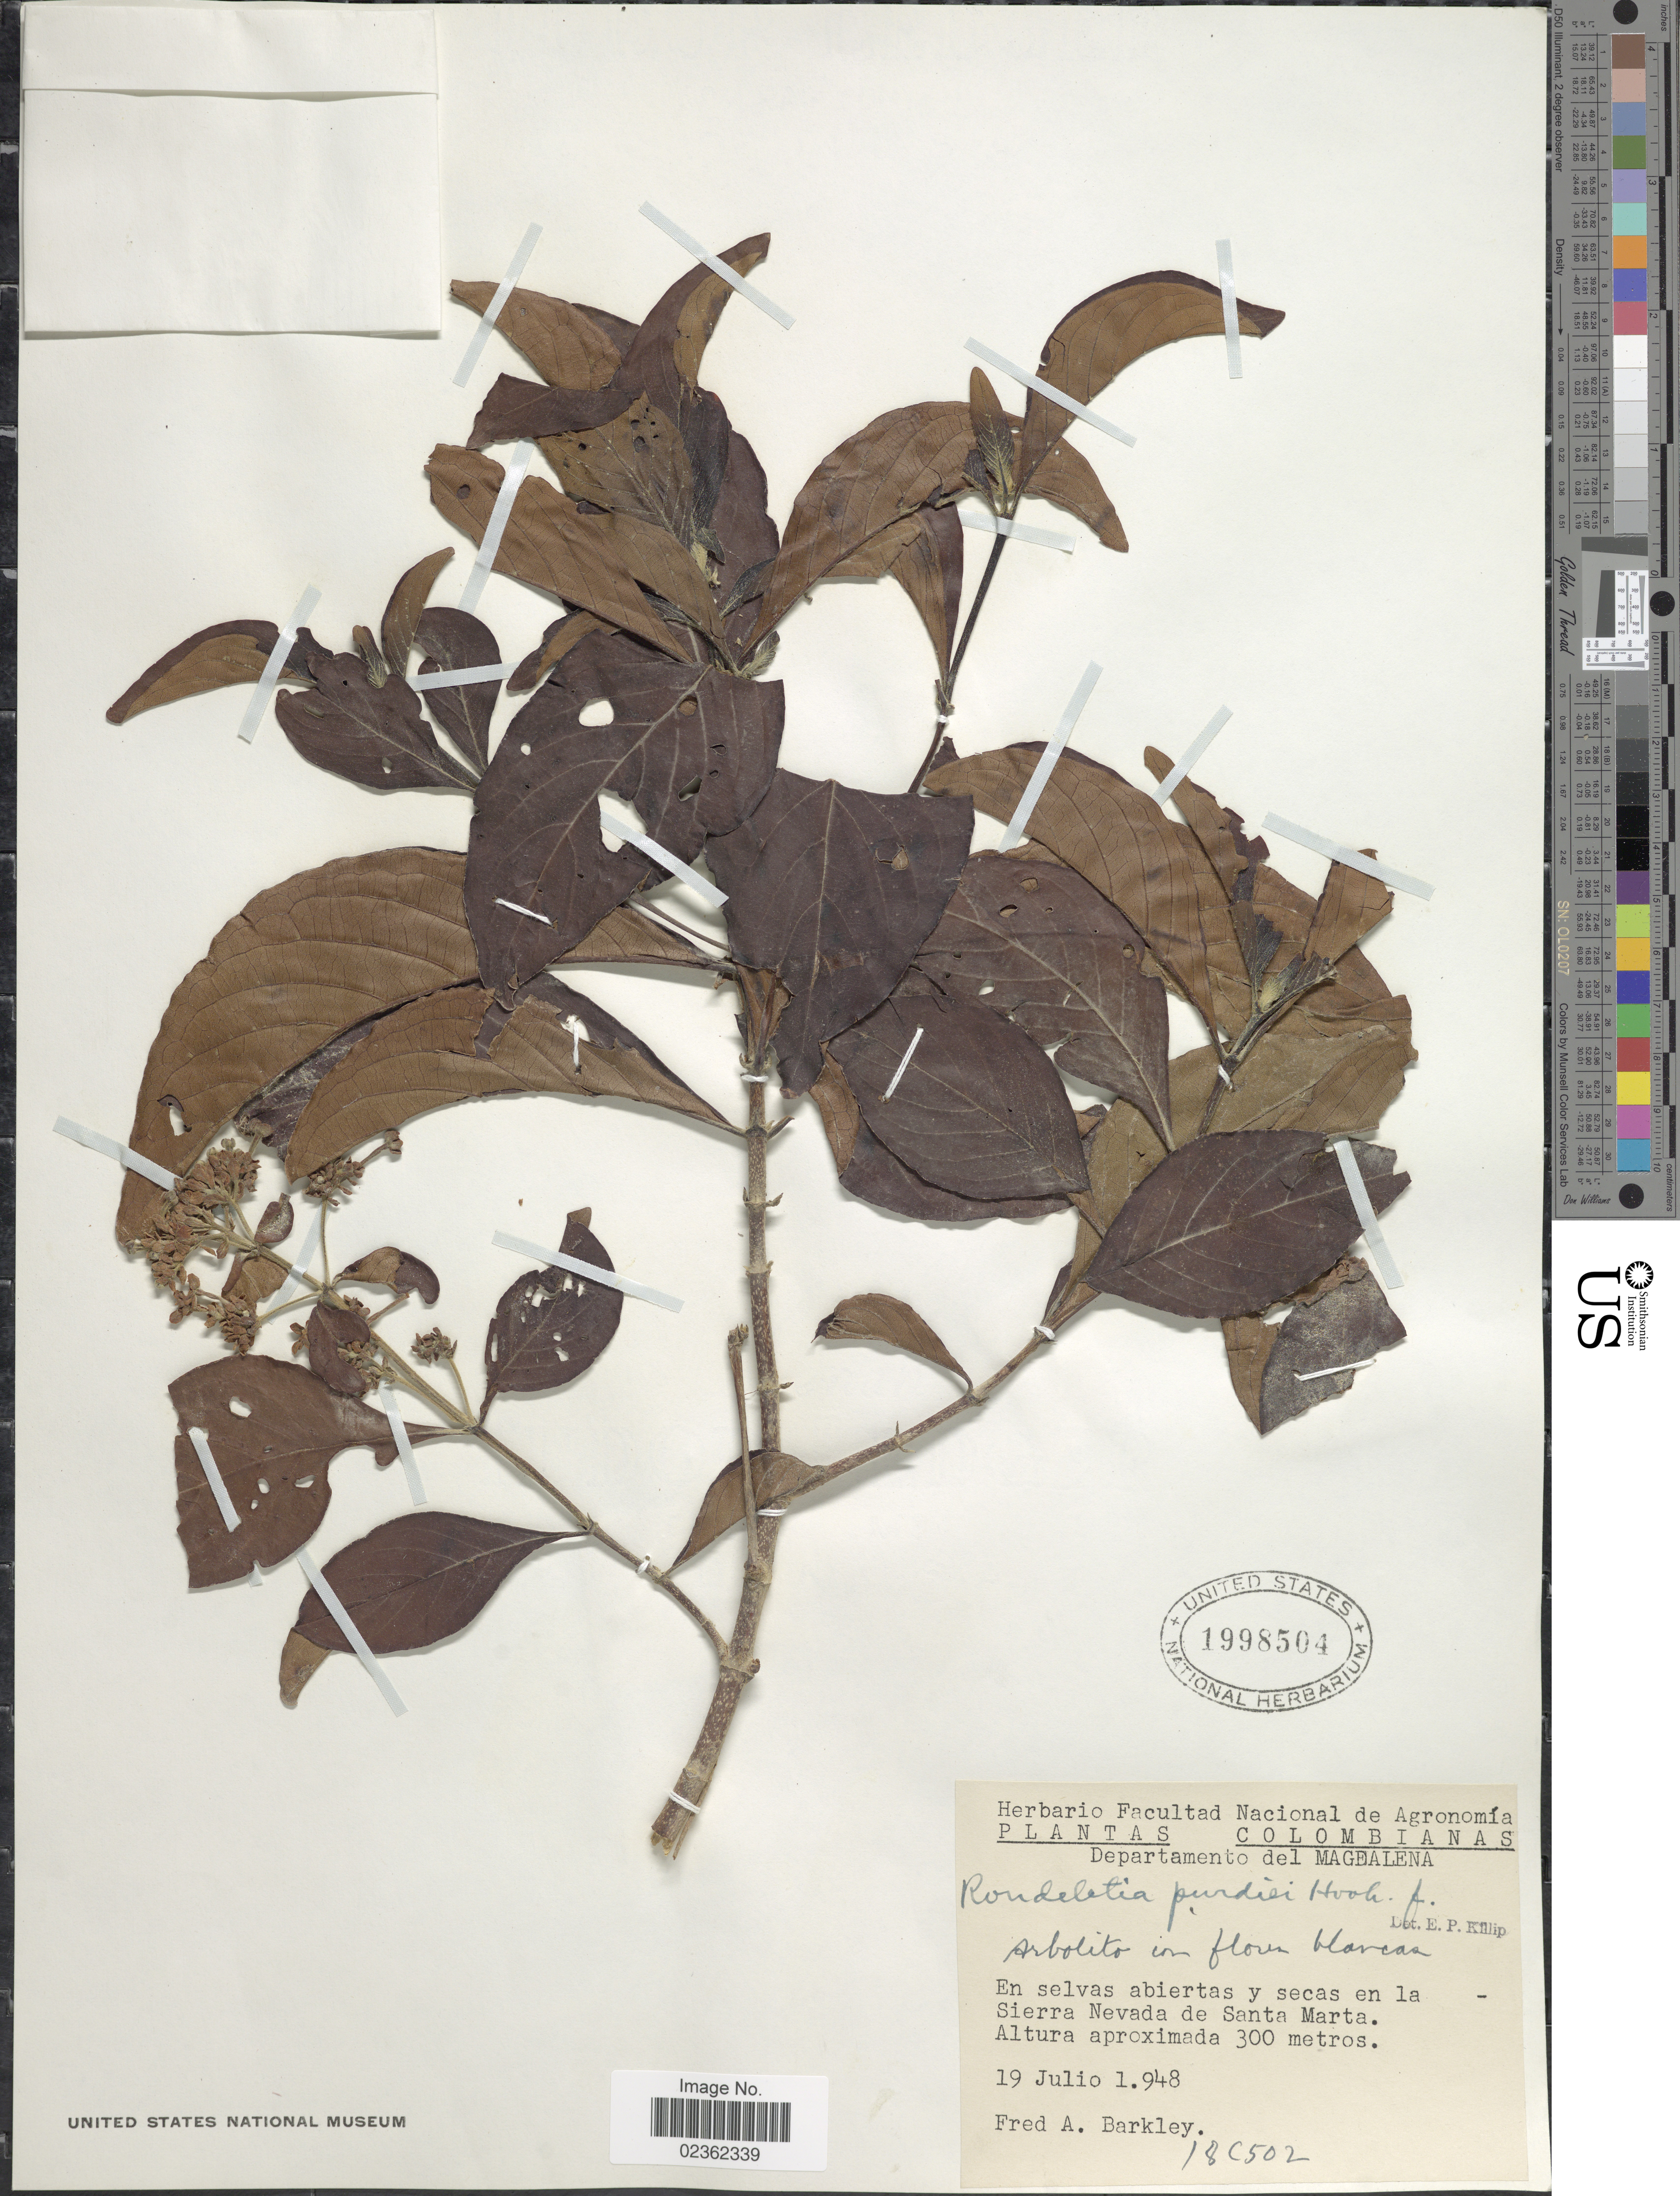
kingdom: Plantae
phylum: Tracheophyta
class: Magnoliopsida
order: Gentianales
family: Rubiaceae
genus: Rondeletia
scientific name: Rondeletia purdiei var. purdiei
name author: Hook. f.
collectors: F. A. Barkley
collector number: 18C502*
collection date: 1948-07-19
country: Colombia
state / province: Magdalena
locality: En selvas abiertas y secas en la Sierra Nevada de Santa Marta.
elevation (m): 300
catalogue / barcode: US 1998504